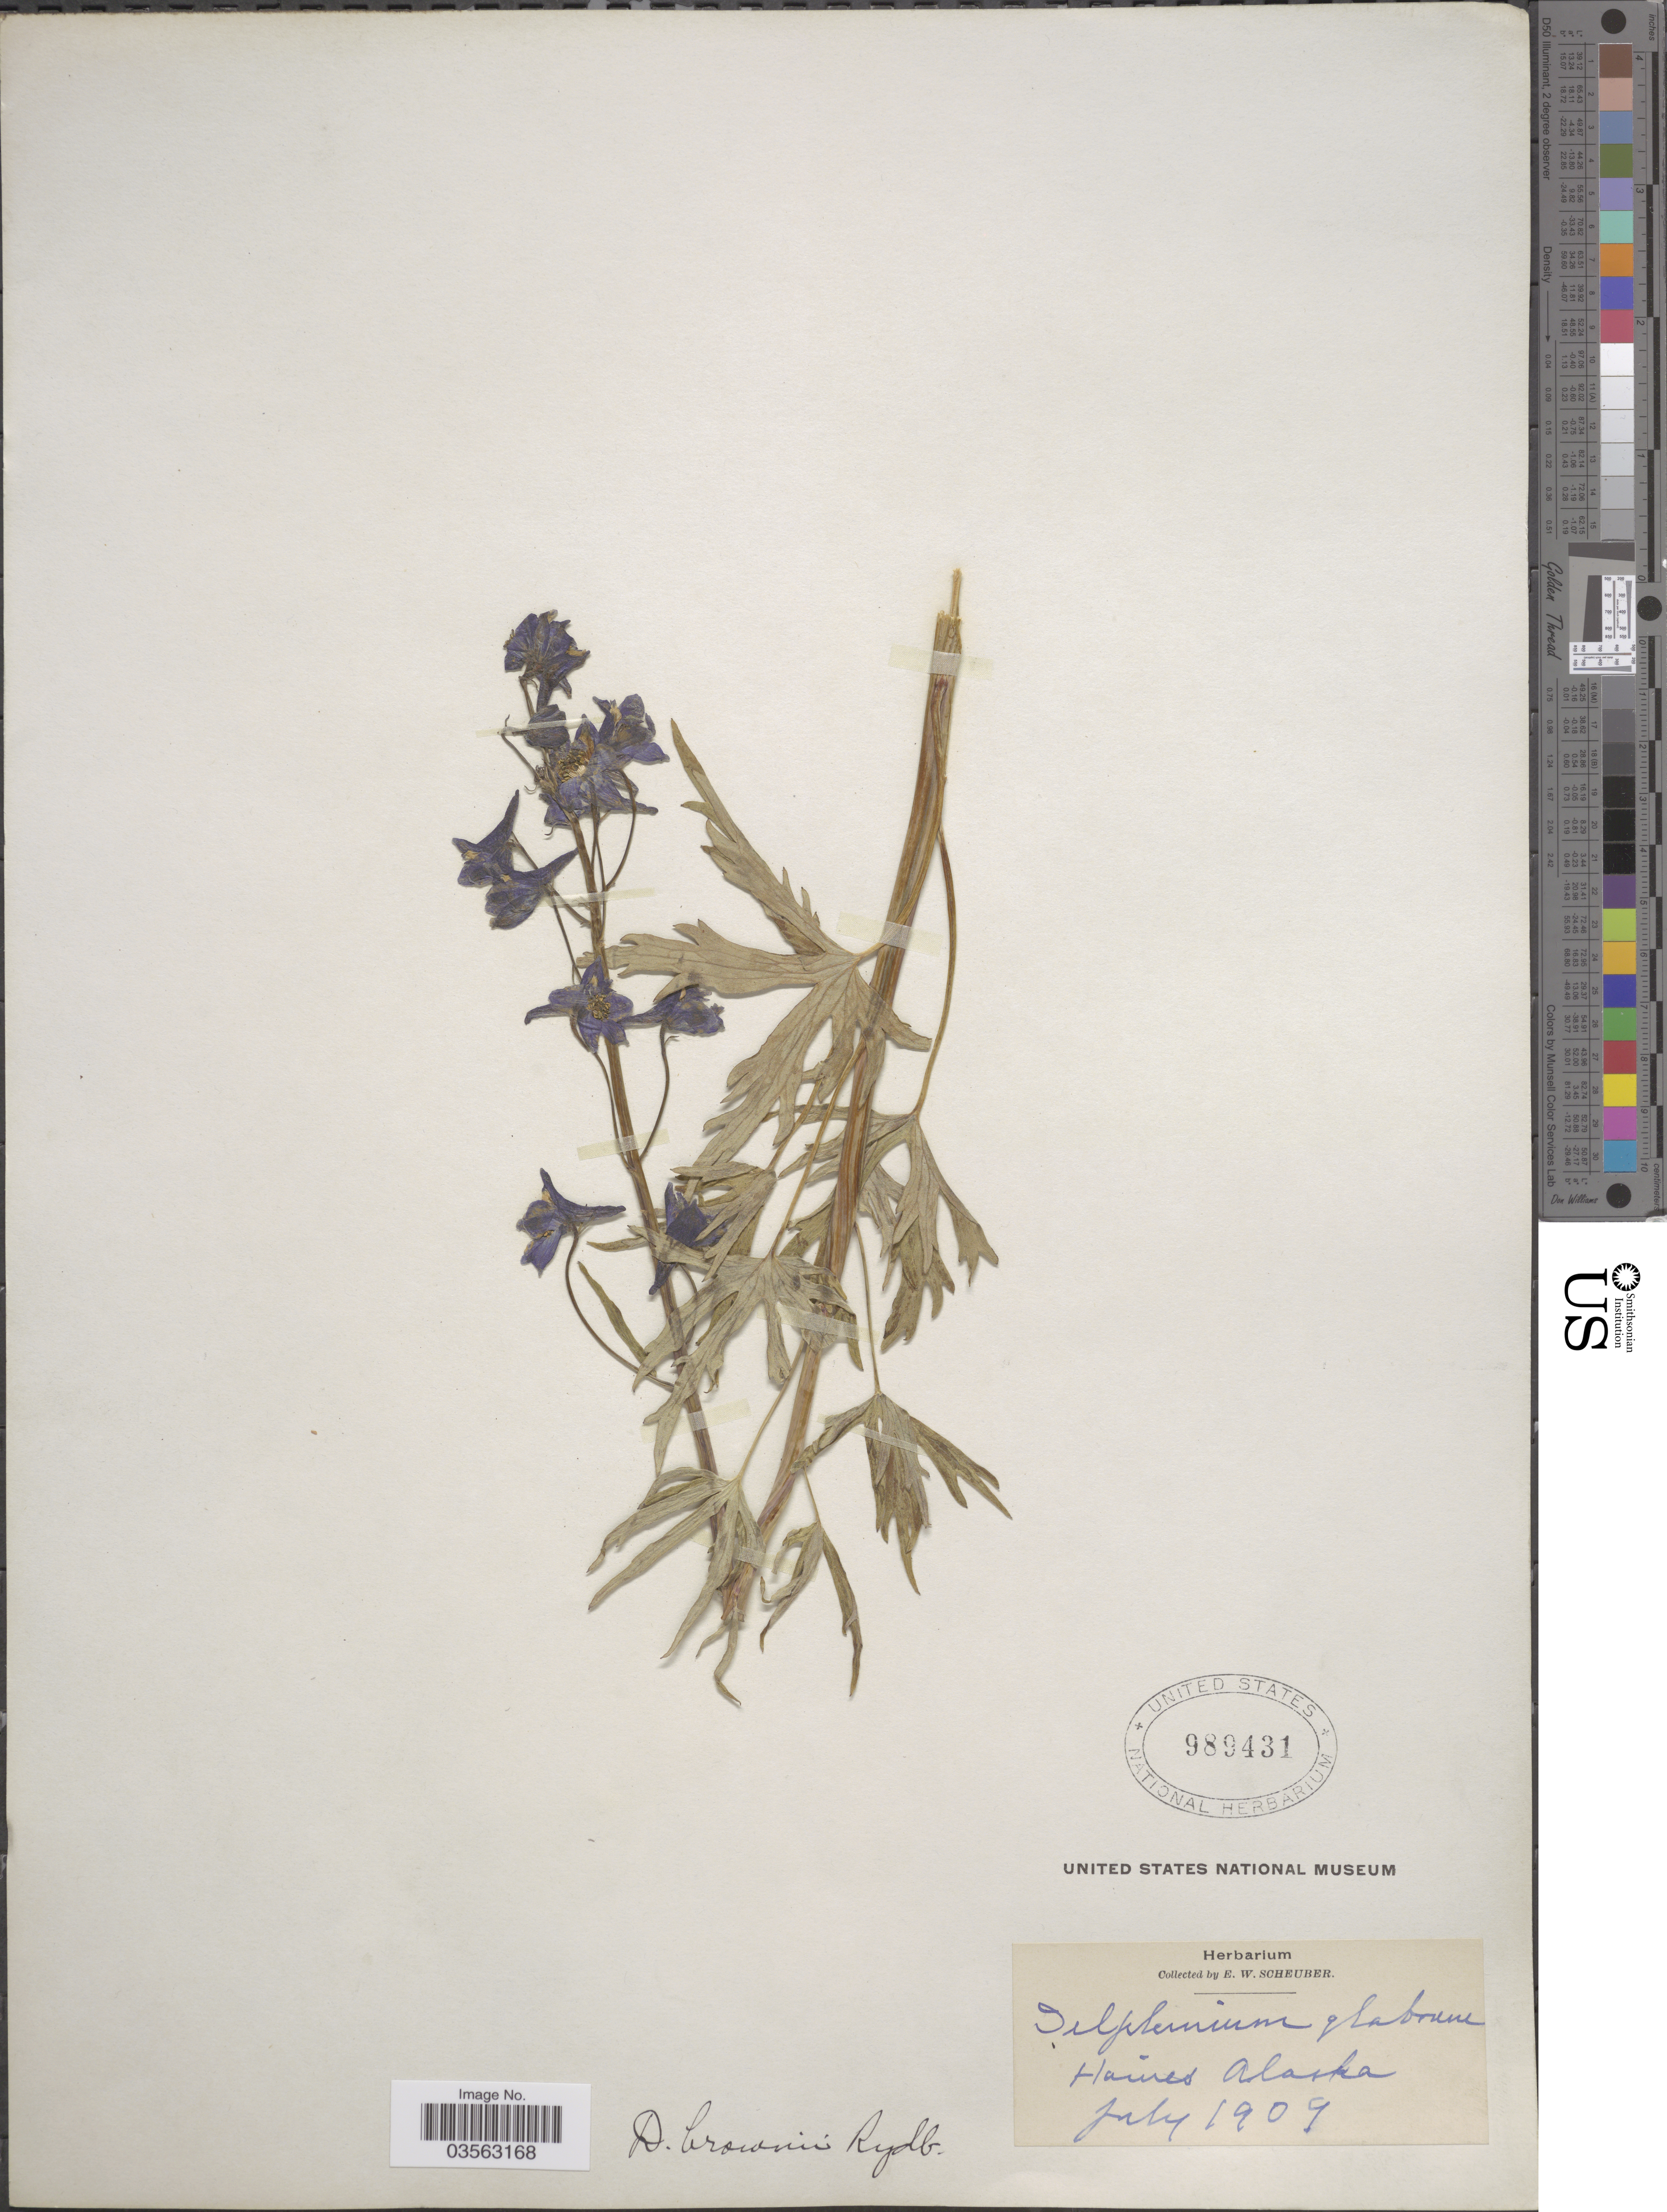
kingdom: Plantae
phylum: Tracheophyta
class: Magnoliopsida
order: Ranunculales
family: Ranunculaceae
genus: Delphinium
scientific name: Delphinium glaucum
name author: S. Watson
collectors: E. Scheuber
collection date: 1909-07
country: United States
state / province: Alaska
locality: Haines.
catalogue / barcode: US 989431